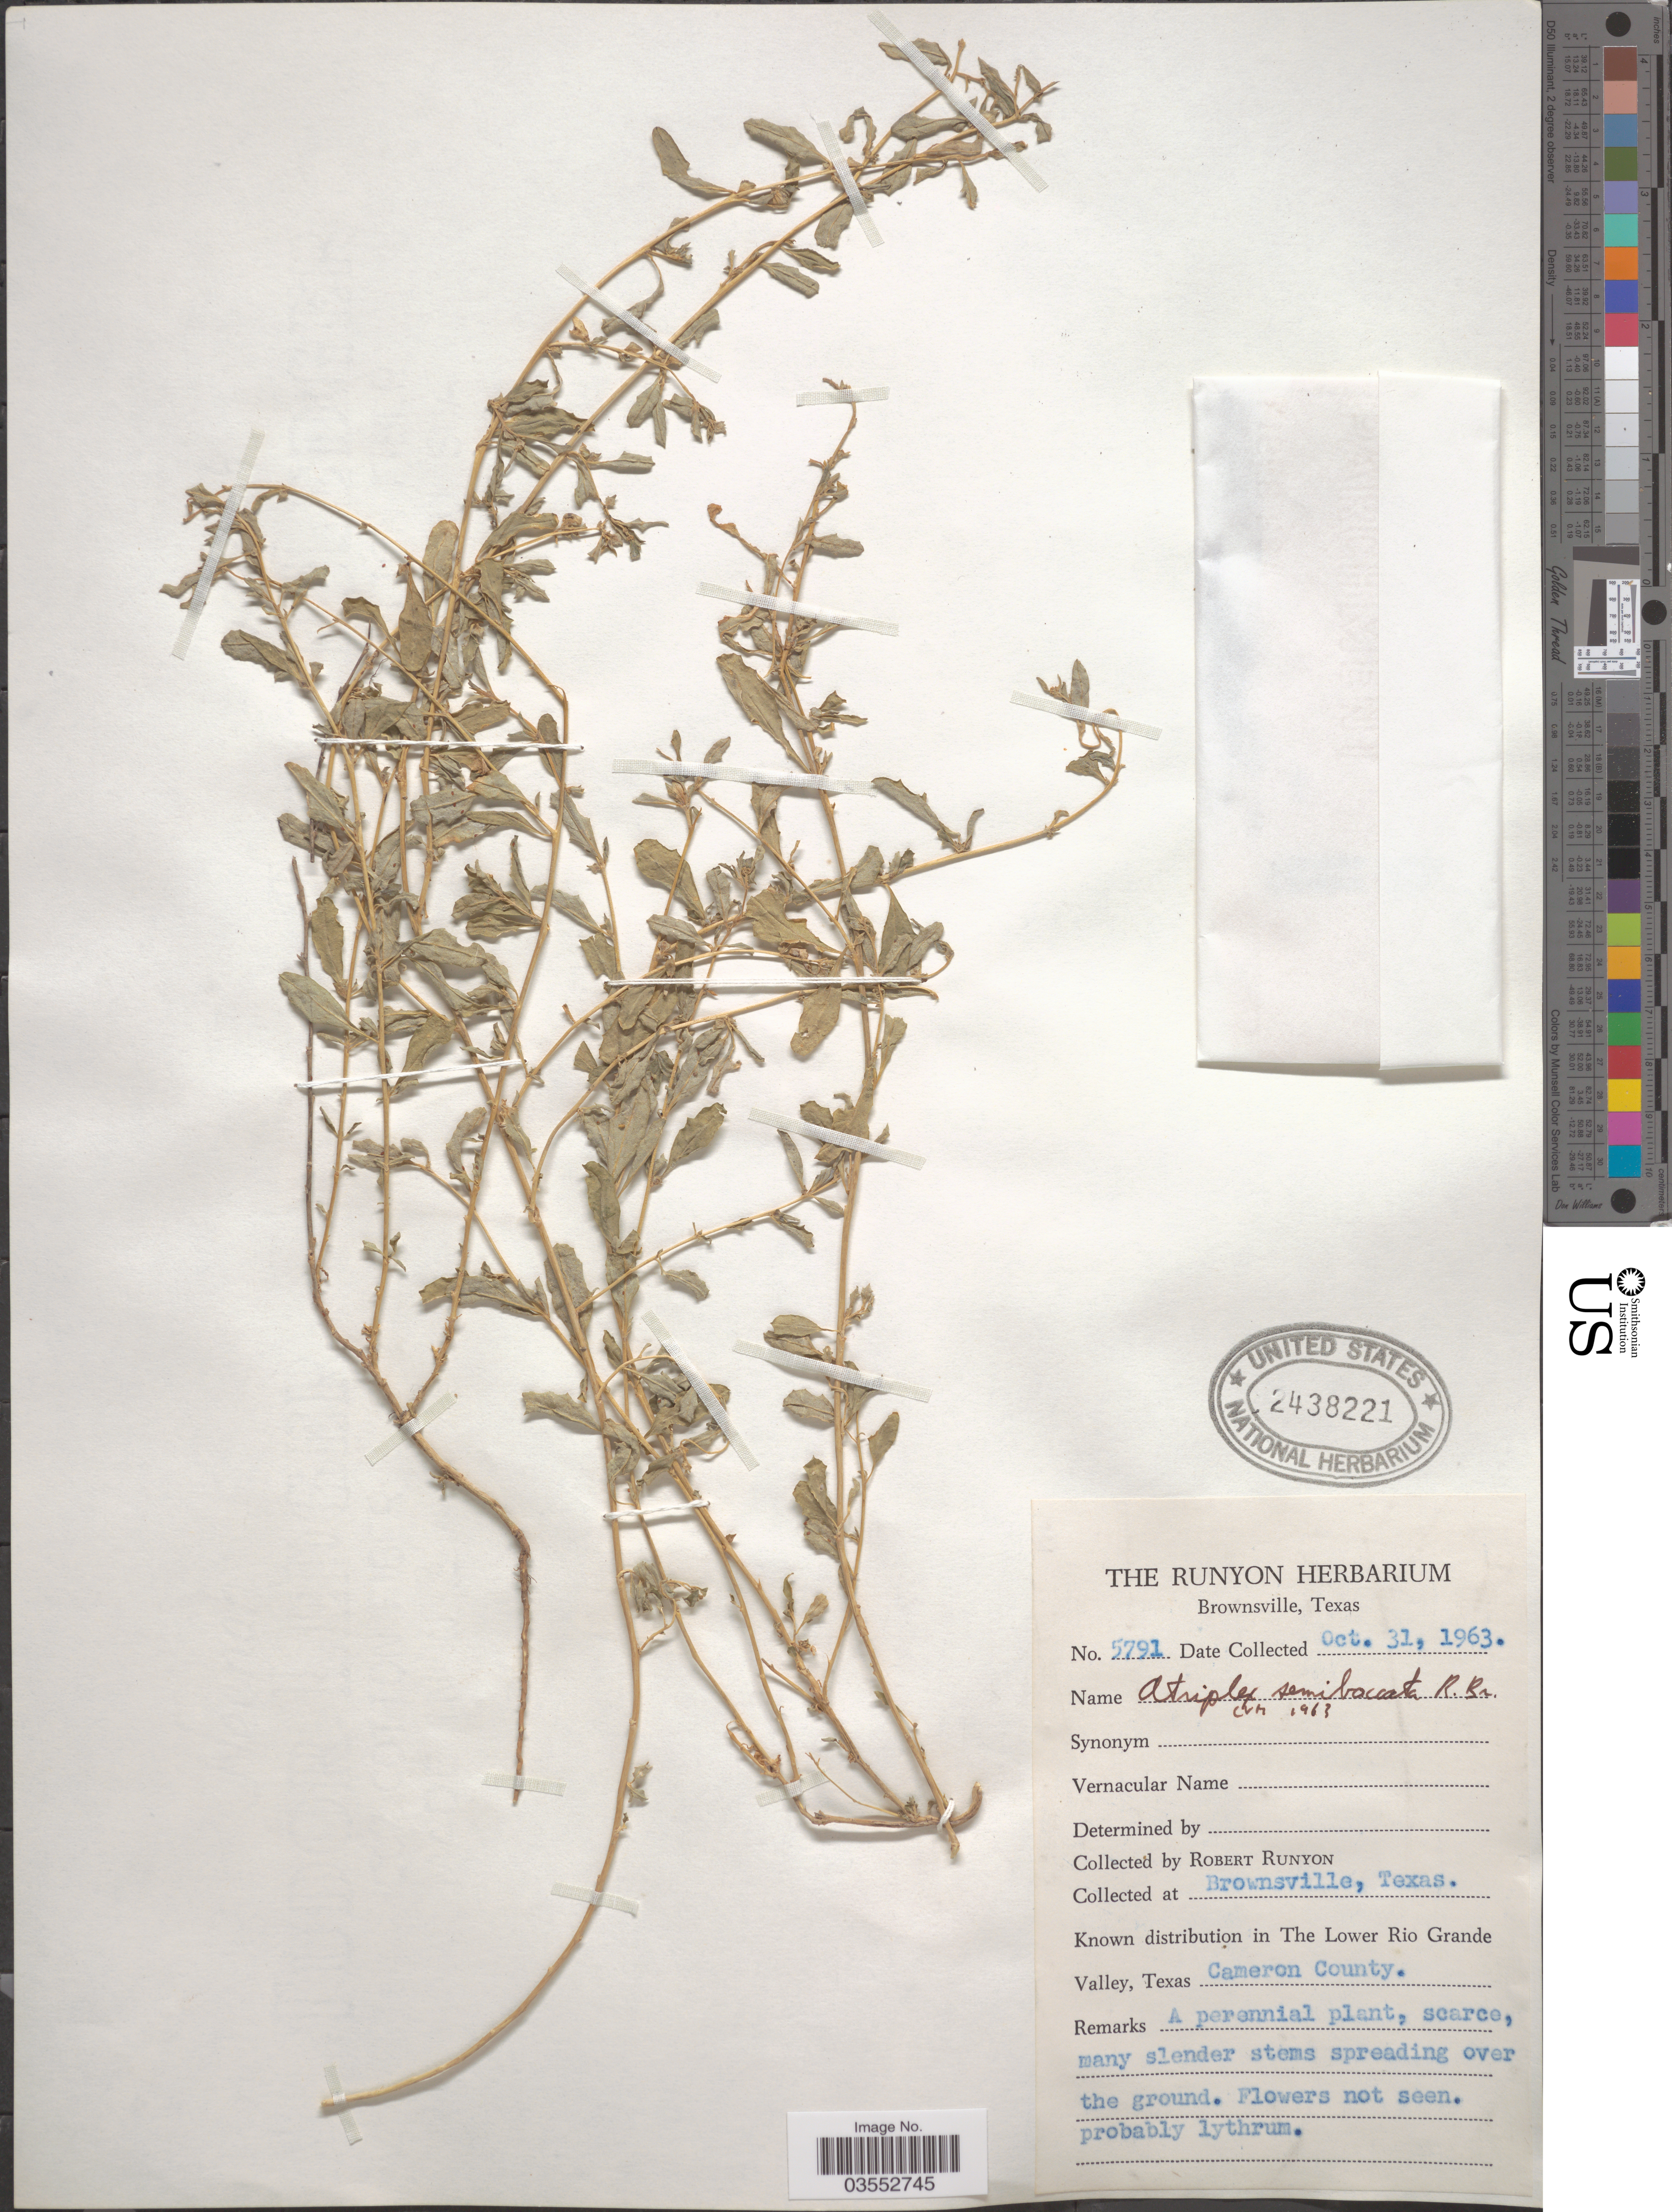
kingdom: Plantae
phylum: Tracheophyta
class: Magnoliopsida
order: Caryophyllales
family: Amaranthaceae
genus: Atriplex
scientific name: Atriplex semibaccata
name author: R. Br.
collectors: R. Runyon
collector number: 5791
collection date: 1963-10-31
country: United States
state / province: Texas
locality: Brownsville.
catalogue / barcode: US 2438221